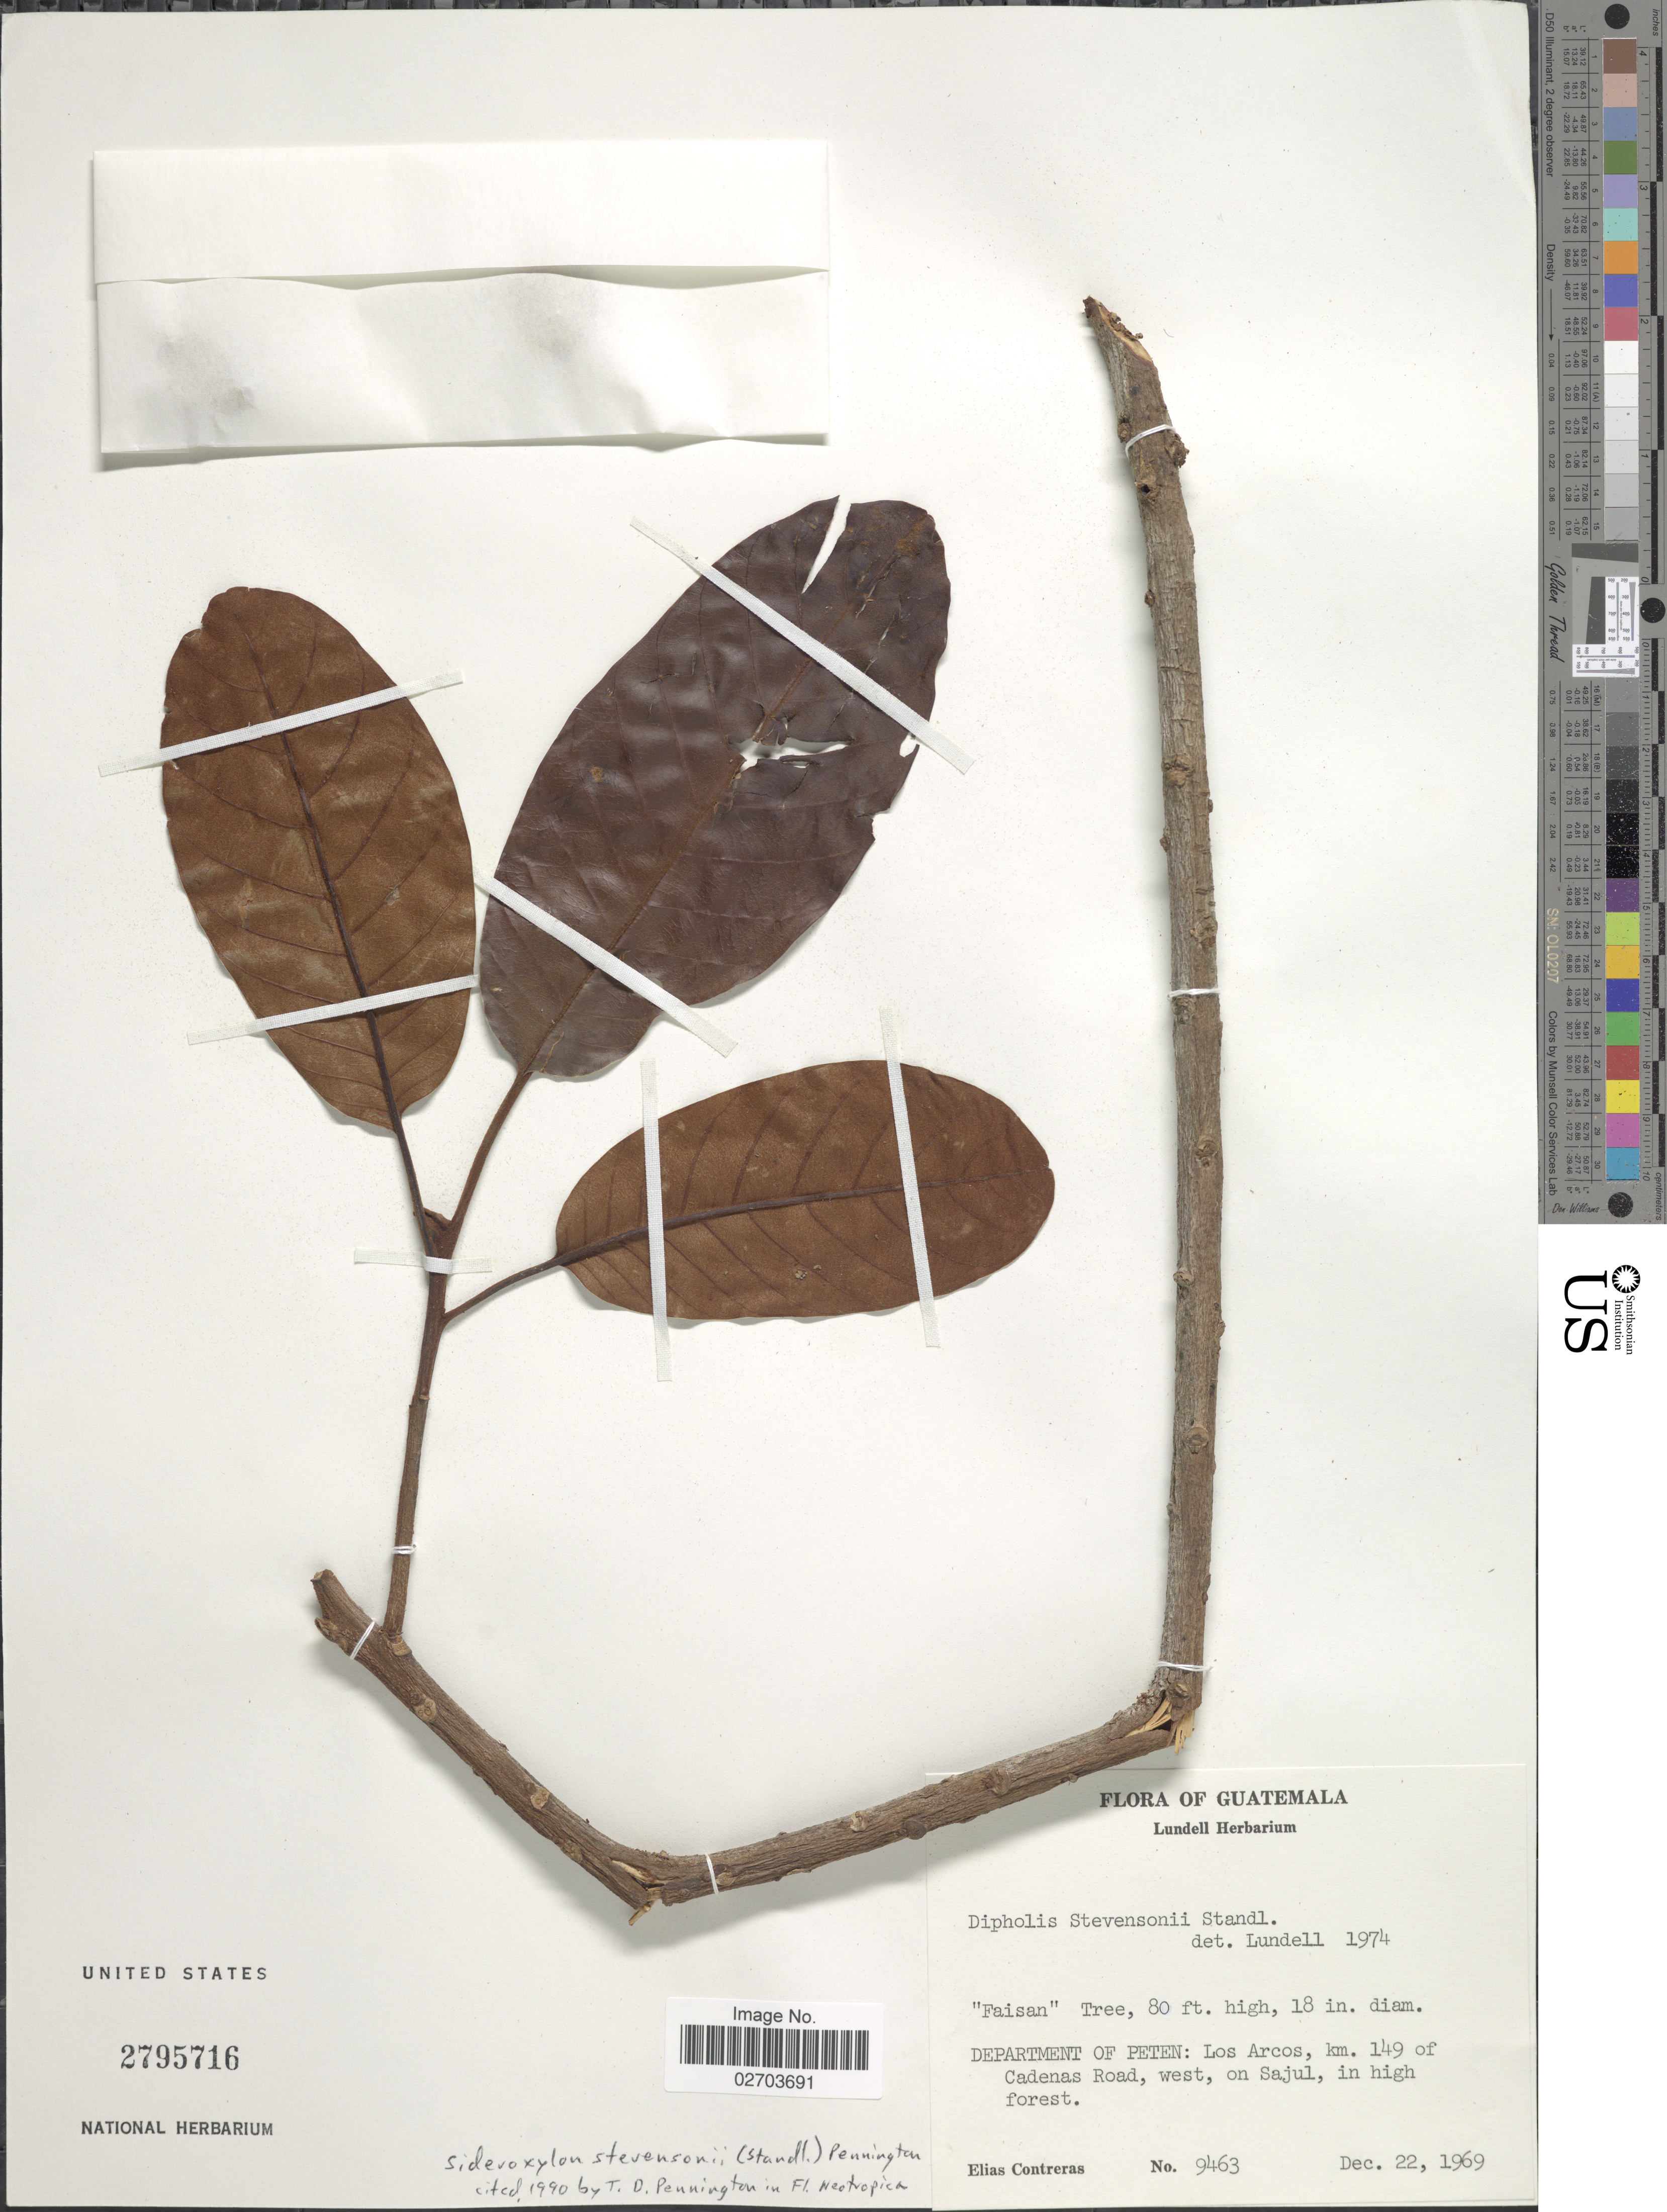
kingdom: Plantae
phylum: Tracheophyta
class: Magnoliopsida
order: Ericales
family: Sapotaceae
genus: Sideroxylon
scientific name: Sideroxylon stevensonii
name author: (Standl.) T.D. Penn.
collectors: E. Contreras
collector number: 9463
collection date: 1969-12-22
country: Guatemala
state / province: El Petén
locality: Los Acroz, km. 149 of Cadenas Road, west, on Sajul, in high forest.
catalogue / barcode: US 2795716